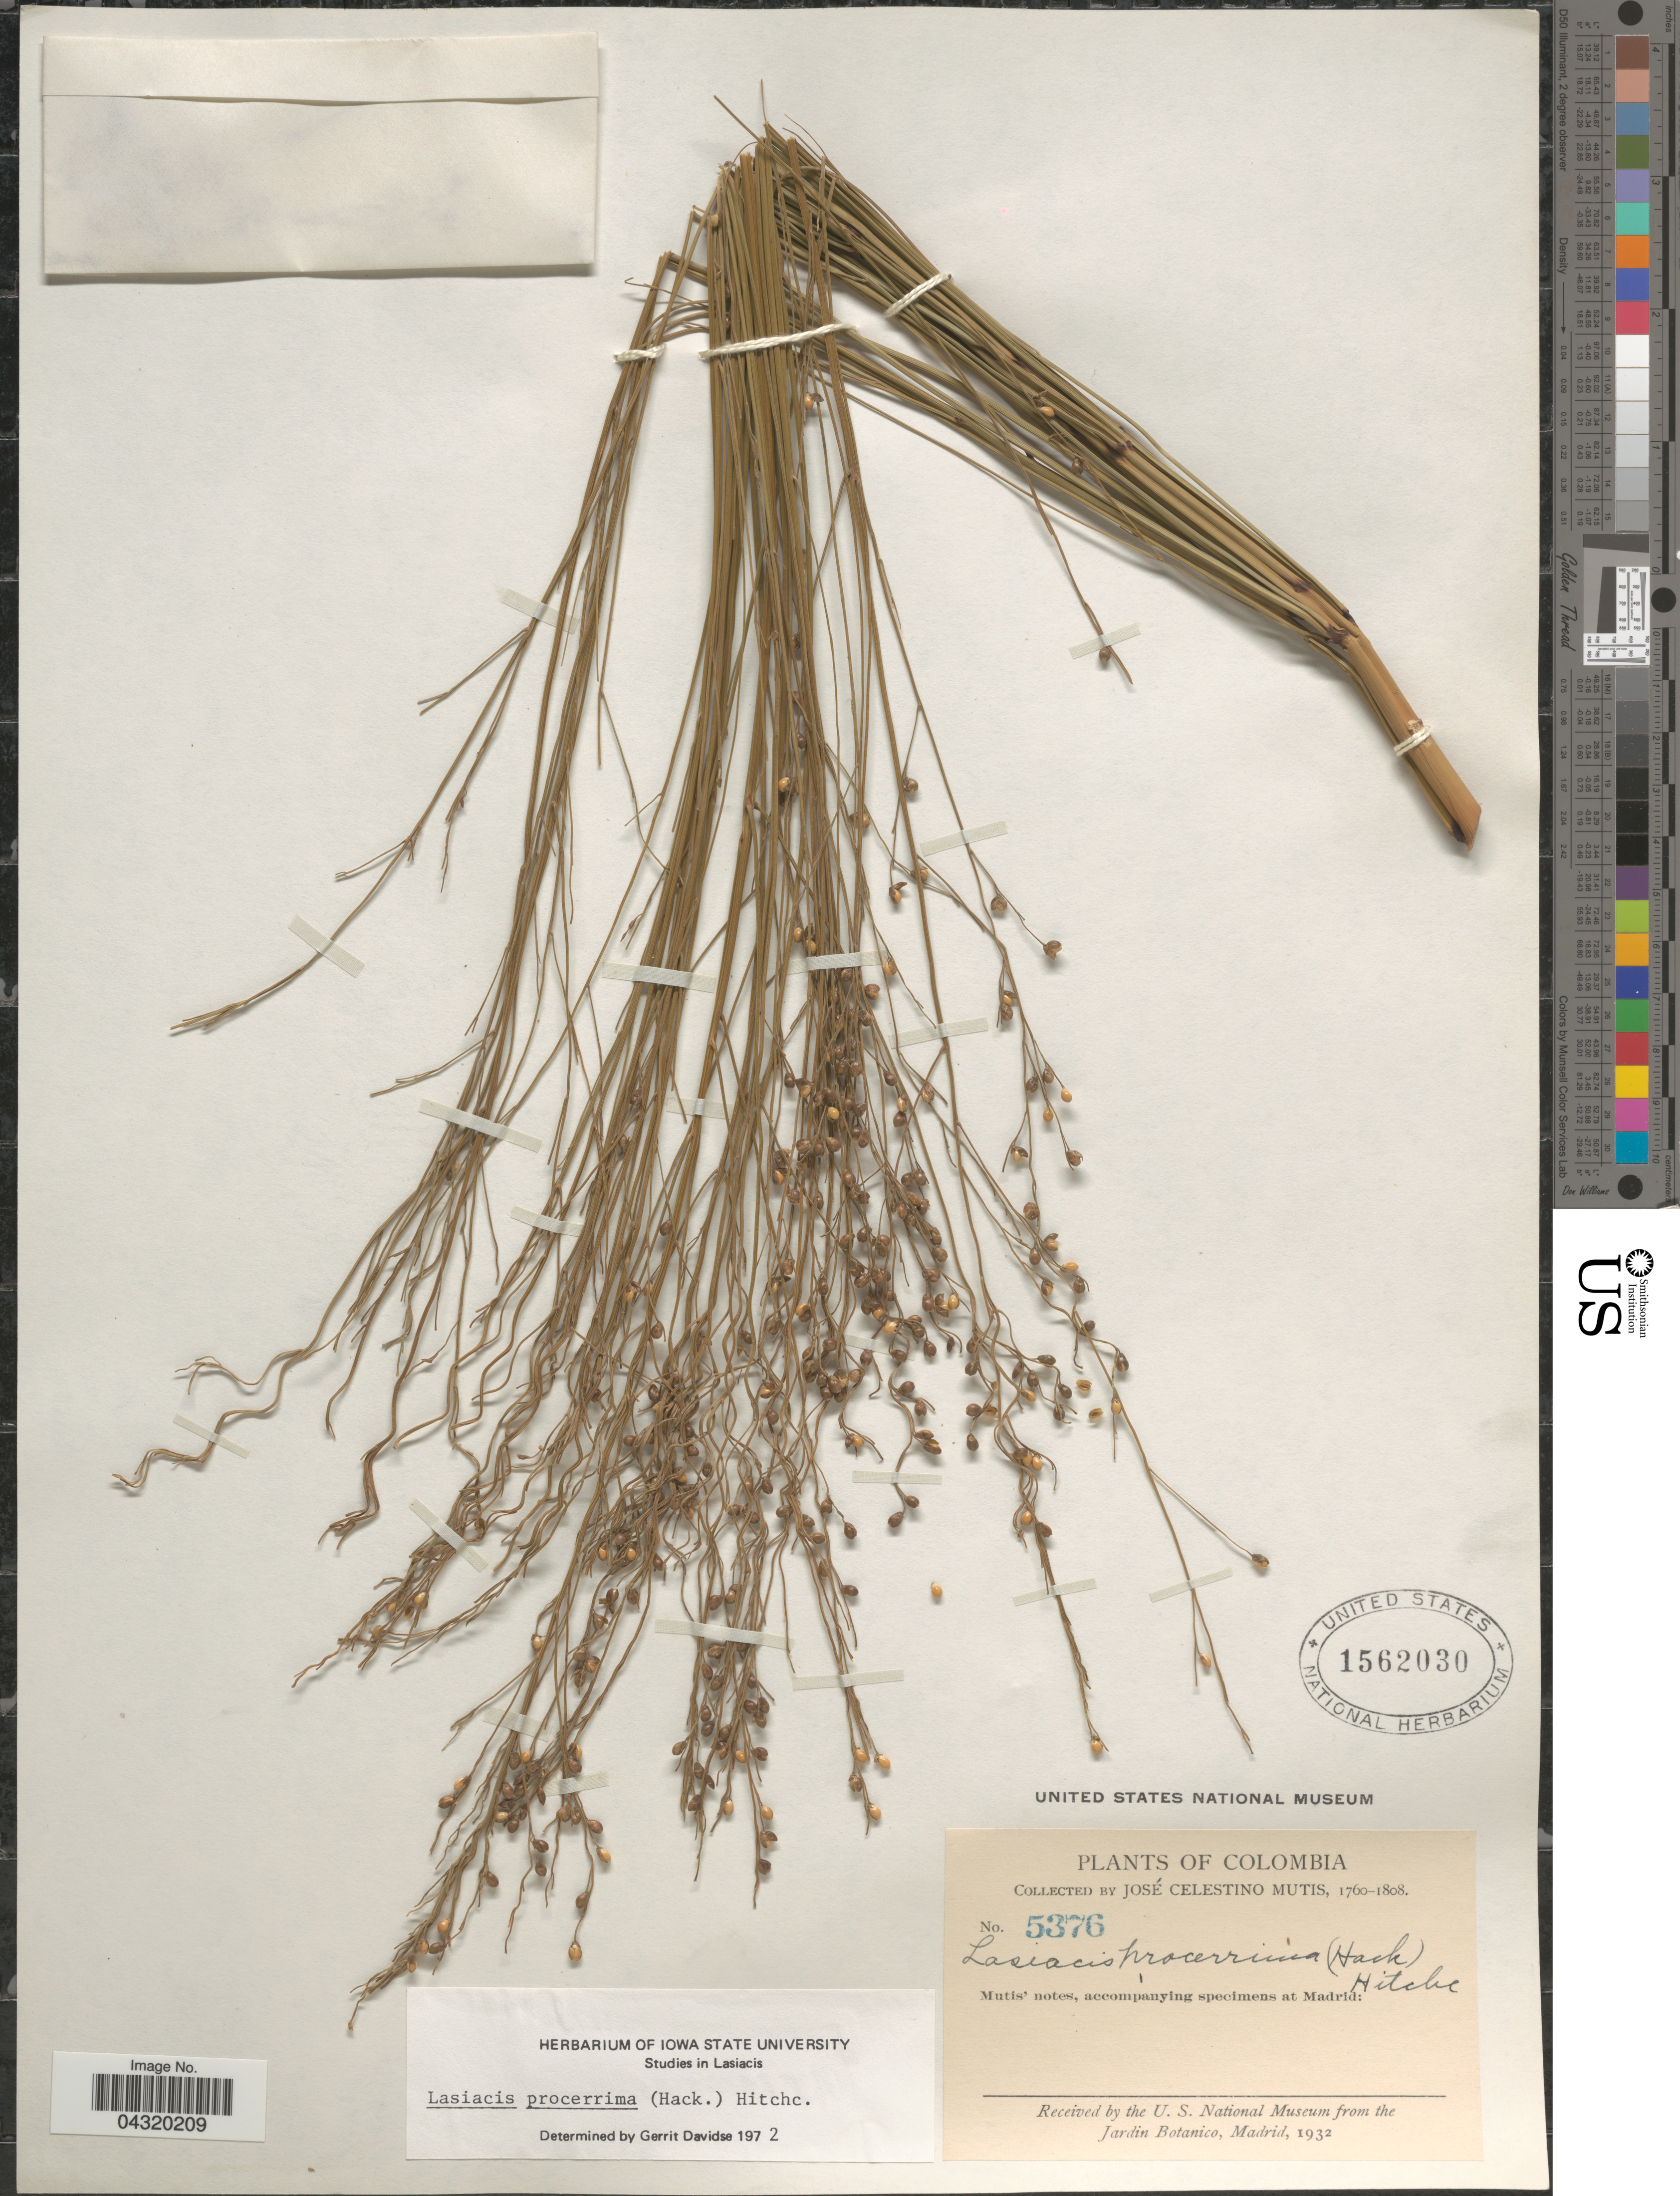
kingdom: Plantae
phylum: Tracheophyta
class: Liliopsida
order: Poales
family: Poaceae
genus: Lasiacis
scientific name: Lasiacis procerrima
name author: (Hack.) Hitchc.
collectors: J. C. B. Mutis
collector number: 5376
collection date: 1760/1808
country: Colombia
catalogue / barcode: US 1562030